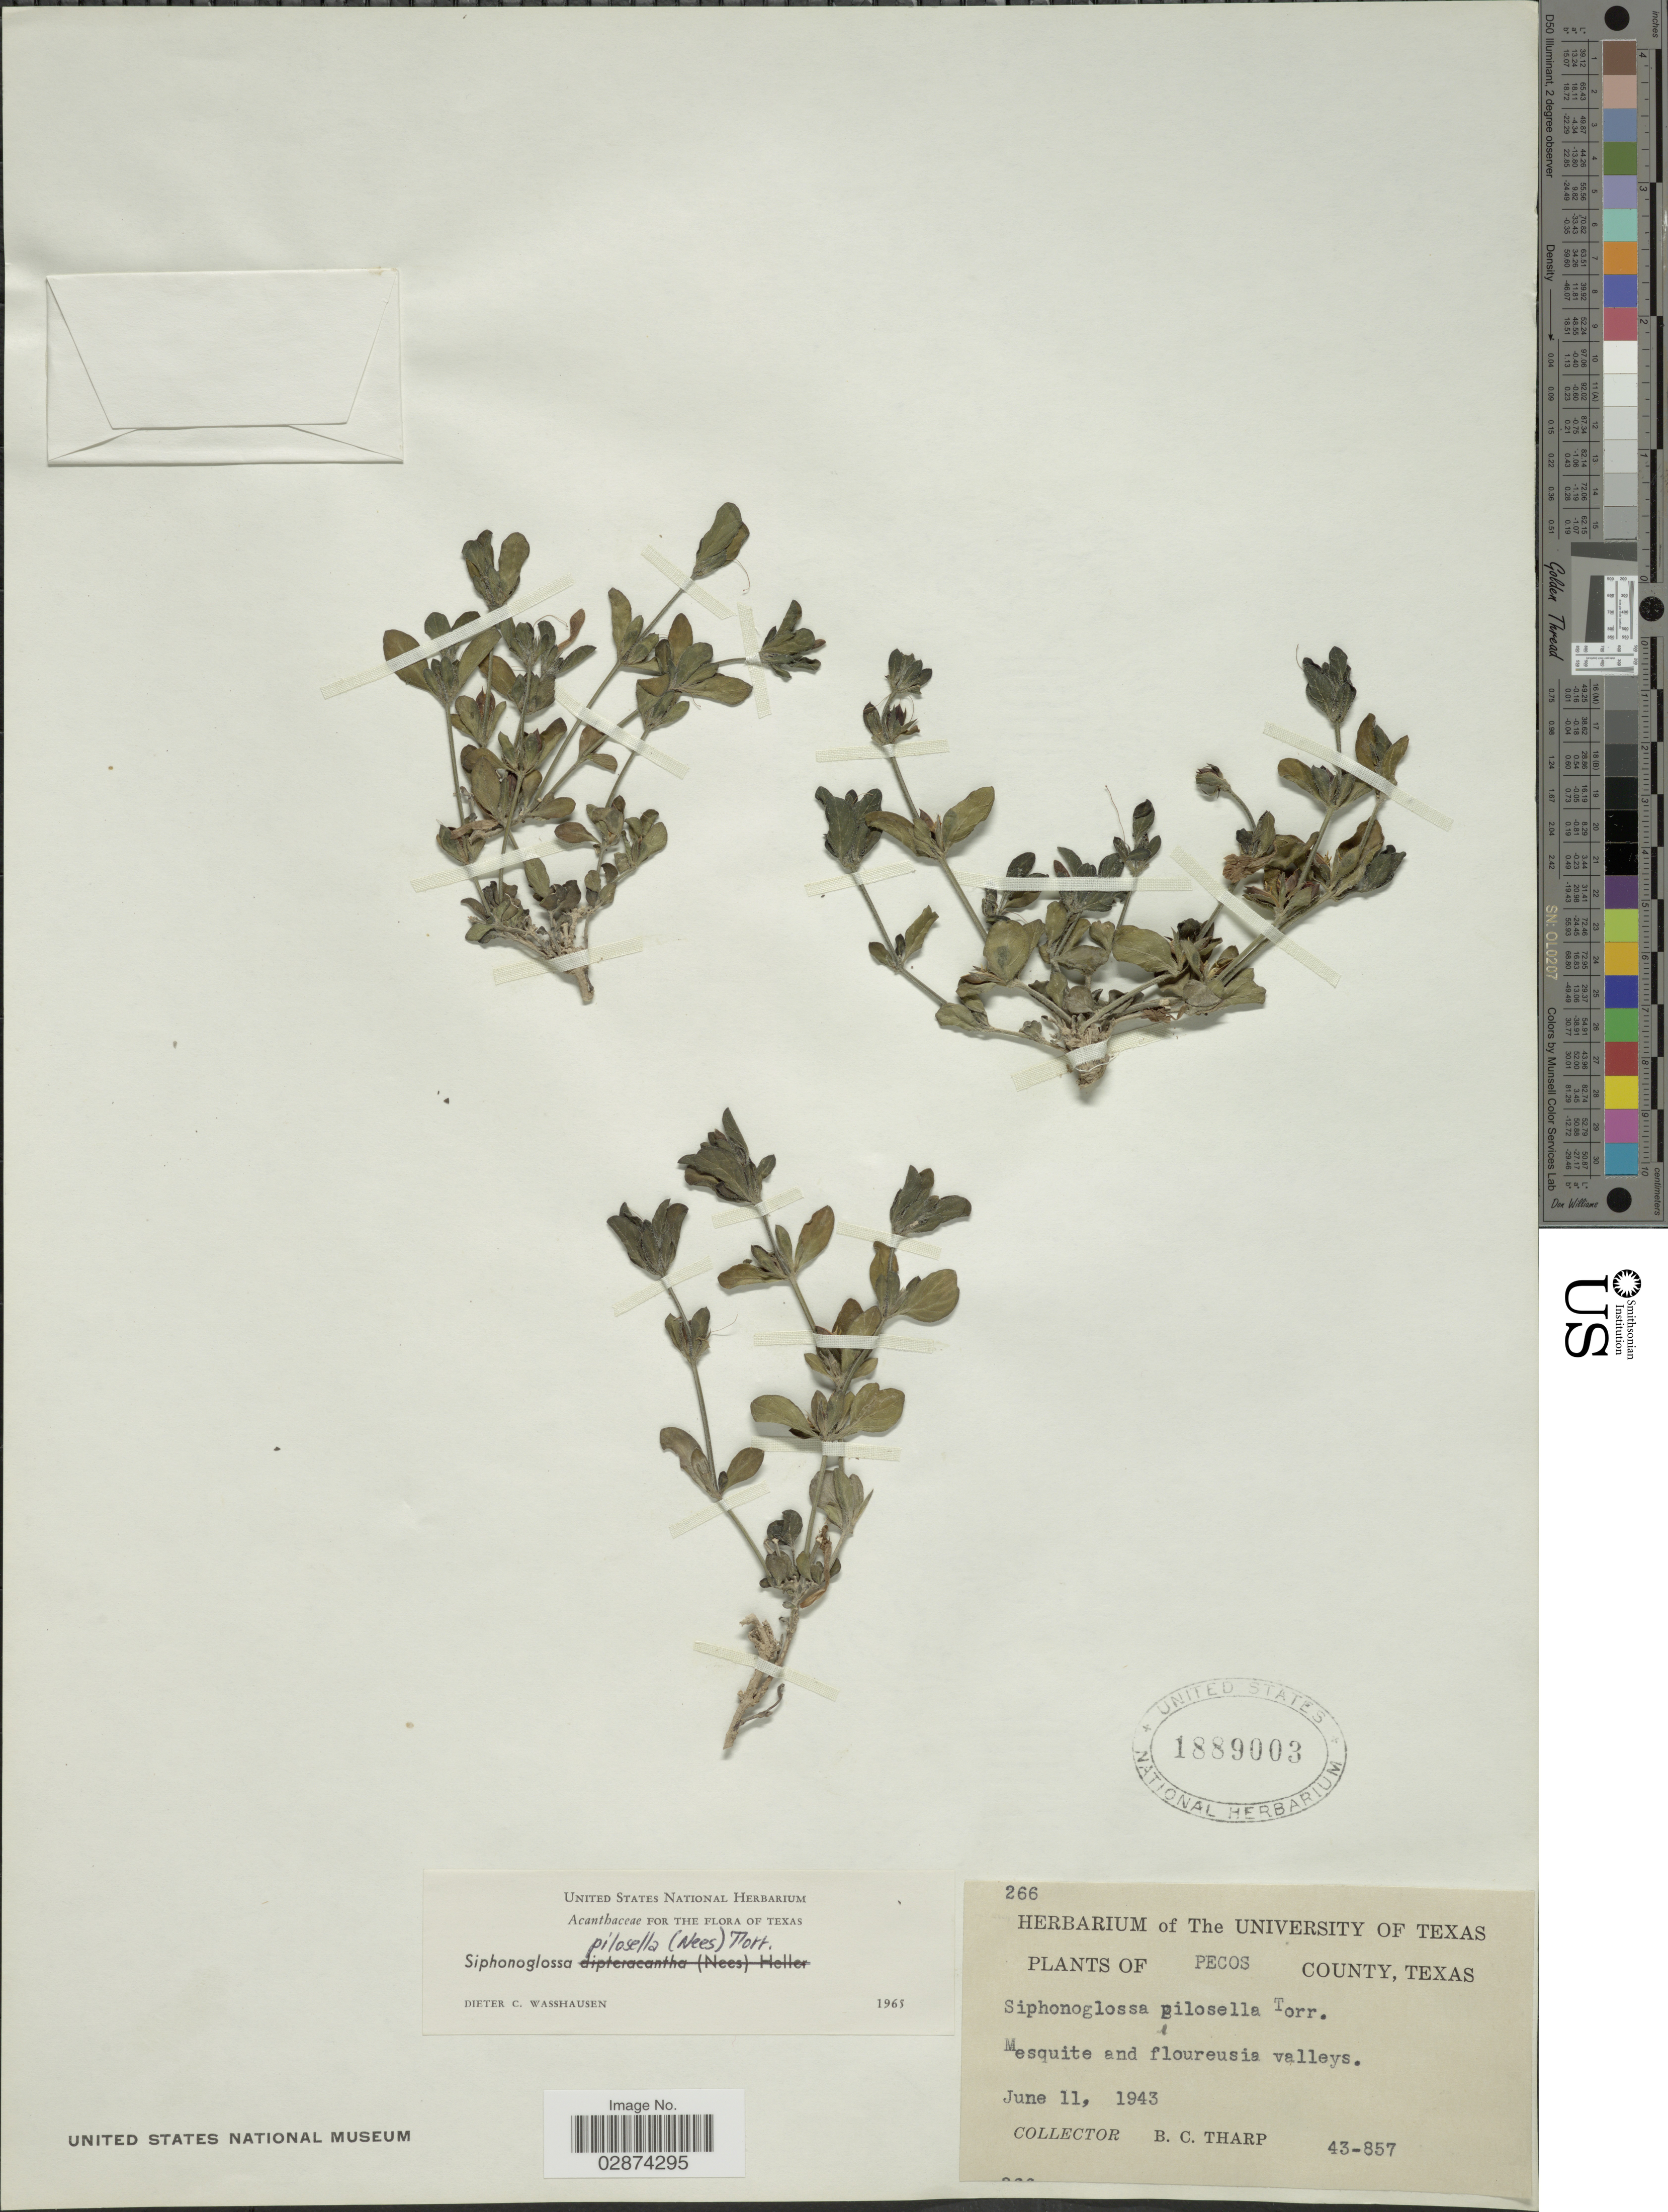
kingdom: Plantae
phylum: Tracheophyta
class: Magnoliopsida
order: Lamiales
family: Acanthaceae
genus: Justicia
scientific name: Justicia pilosella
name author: (Nees) Hilsenb.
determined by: Fisher, Amanda, (LOB), California State University, Long Beach (UNITED STATES)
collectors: B. C. Tharp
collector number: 43-857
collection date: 1943-06-11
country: United States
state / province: Texas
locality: Pecos County. Mesquite and flouresia valleys.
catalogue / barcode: US 1889003